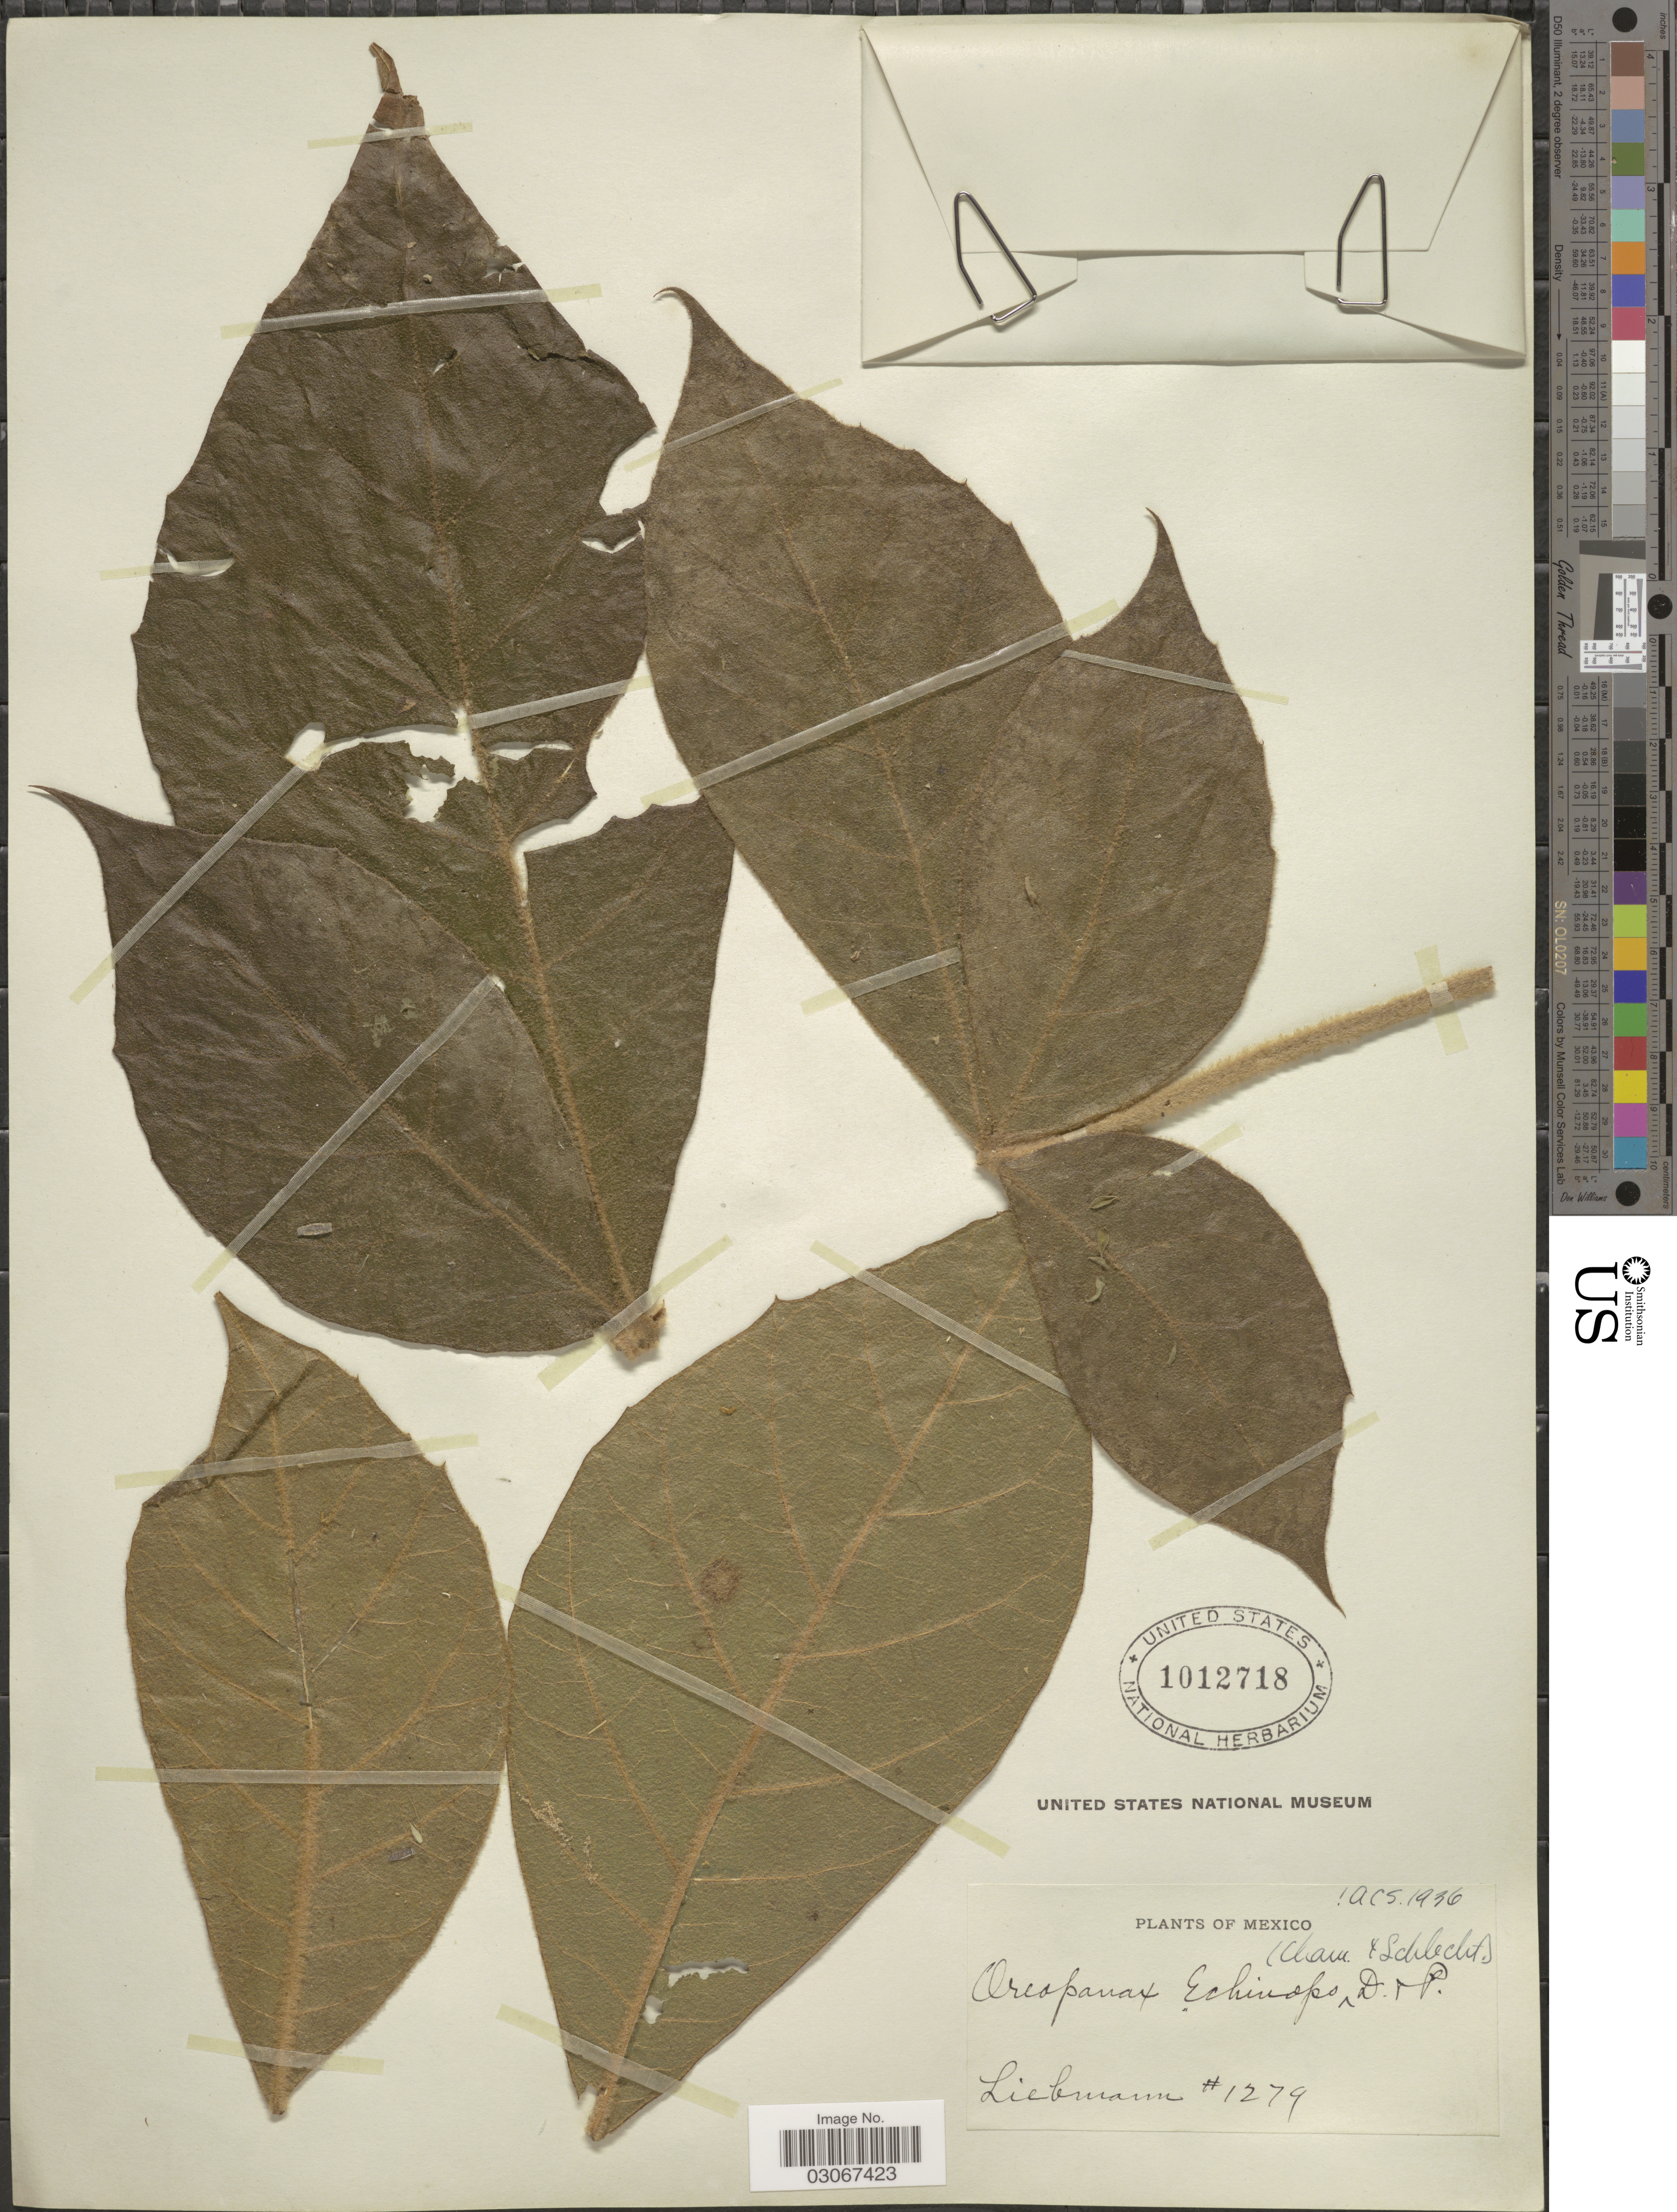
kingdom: Plantae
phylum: Tracheophyta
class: Magnoliopsida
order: Apiales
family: Araliaceae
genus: Oreopanax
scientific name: Oreopanax echinops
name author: (Schltdl. & Cham.) Decne. & Planch.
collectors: Liebmann, --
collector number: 1279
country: Mexico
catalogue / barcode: US 1012718